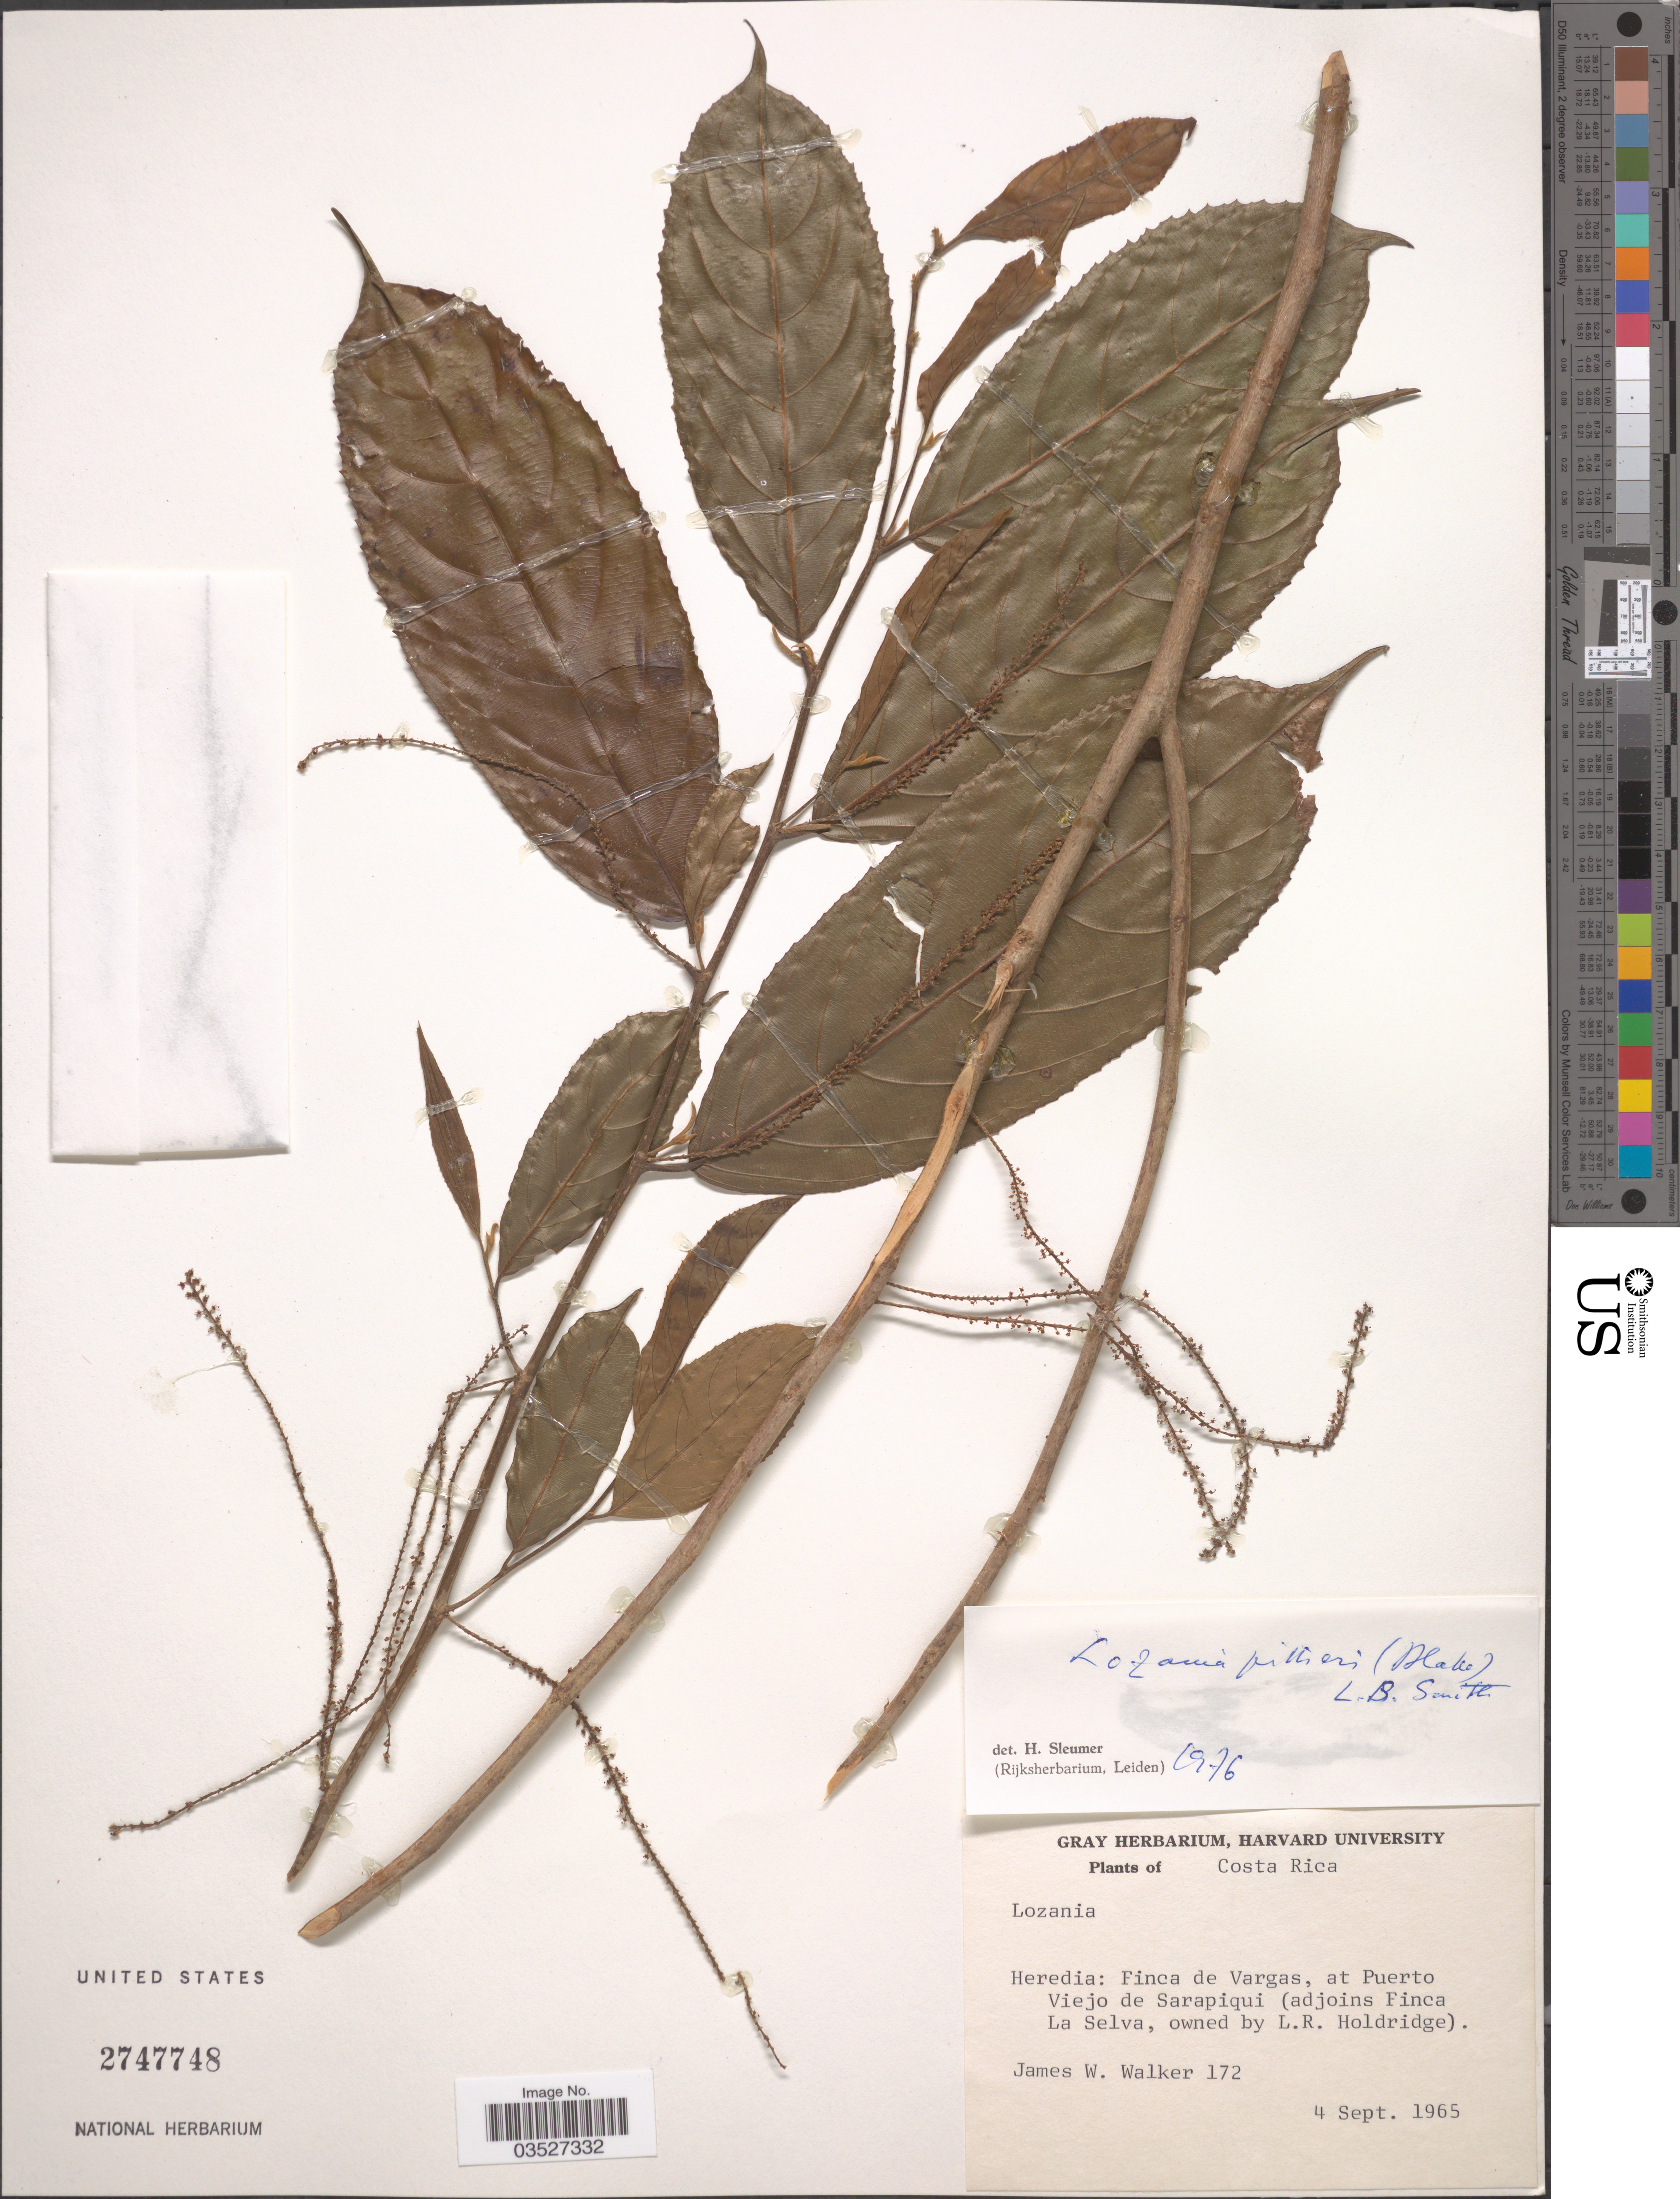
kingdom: Plantae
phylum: Tracheophyta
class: Magnoliopsida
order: Malpighiales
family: Lacistemataceae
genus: Lozania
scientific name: Lozania pittieri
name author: (Blake) L.B. Sm.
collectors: J. W. Walker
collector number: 172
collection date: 1965-09-04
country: Costa Rica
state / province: Heredia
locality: Finca de Vargas, at Puerto Viejo de Sarapiqui (adjoins Finca La Selva, owned by L. R. Holdridge).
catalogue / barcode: US 2747748